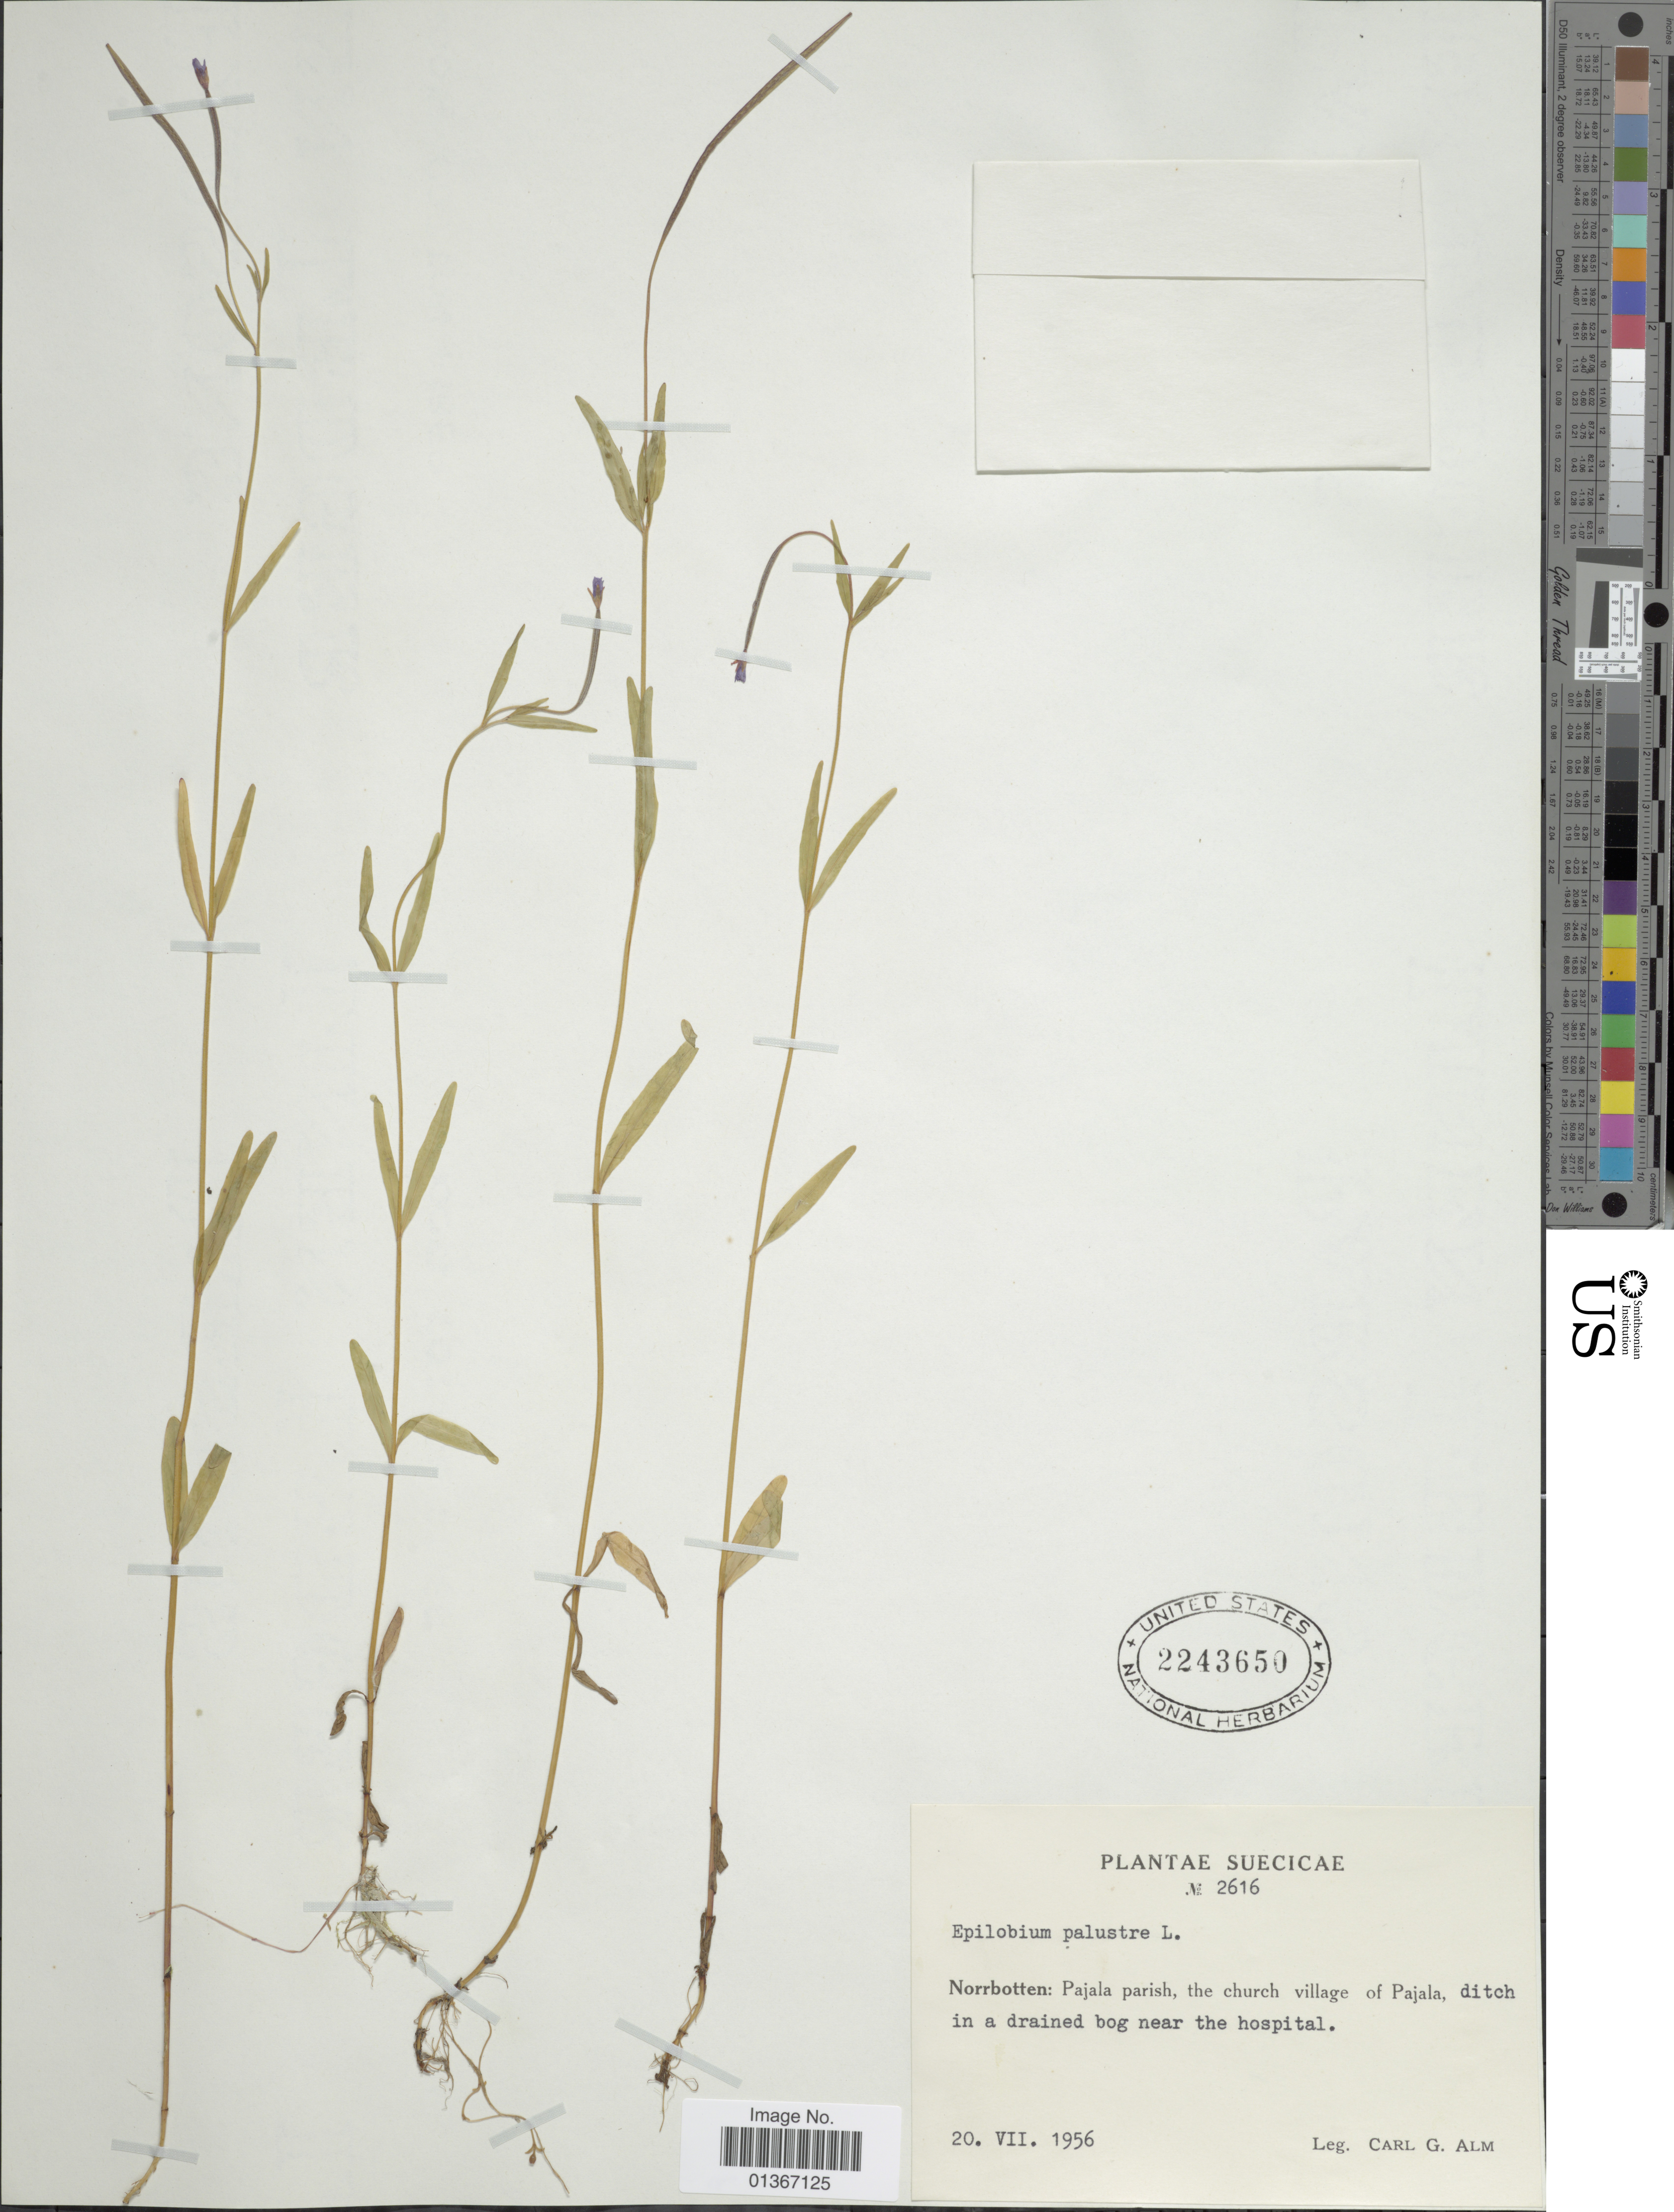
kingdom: Plantae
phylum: Tracheophyta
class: Magnoliopsida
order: Myrtales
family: Onagraceae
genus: Epilobium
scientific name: Epilobium palustre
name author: L.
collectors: C. G. Alm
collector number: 2616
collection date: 1956-07-20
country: Sweden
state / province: Norrbotten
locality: Suecicae. Pajala parish, the church village of Pajala, ditch in a drained bog near the hospital.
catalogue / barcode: US 2243650